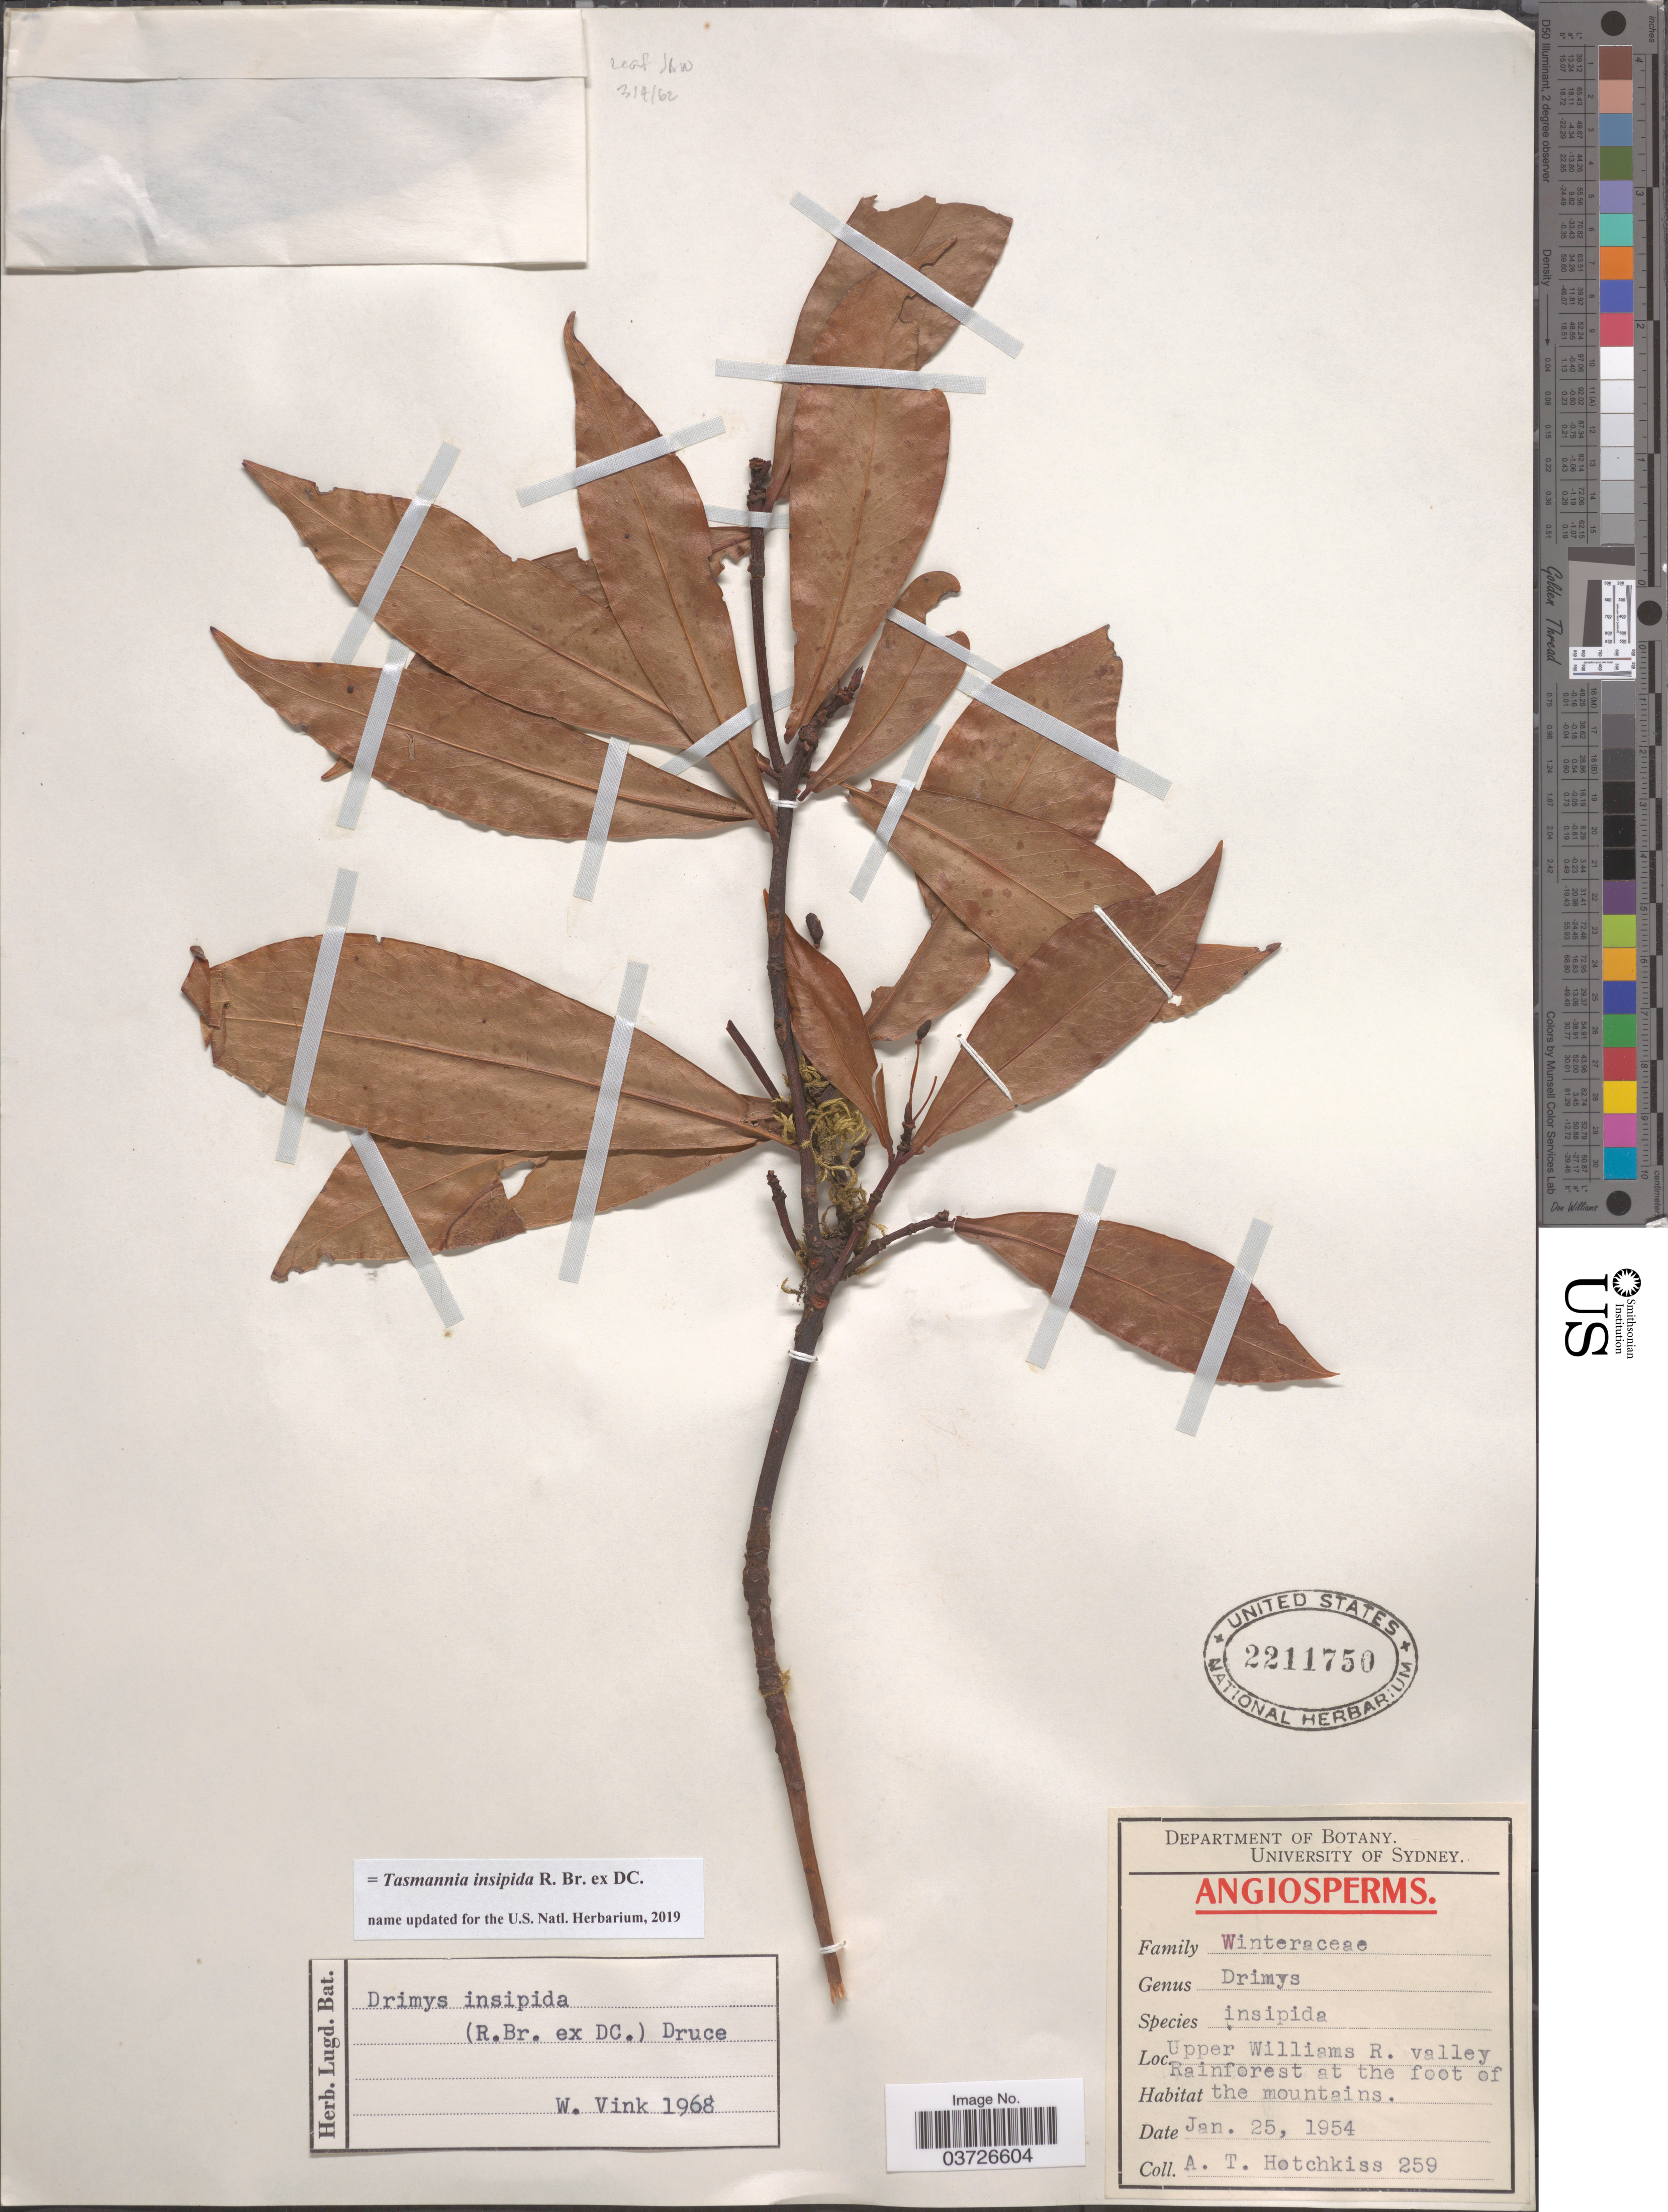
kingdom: Plantae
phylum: Tracheophyta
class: Magnoliopsida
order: Canellales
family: Winteraceae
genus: Tasmannia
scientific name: Tasmannia insipida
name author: R. Br. ex DC.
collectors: A. Hotchkiss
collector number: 259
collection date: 1954-01-25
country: Australia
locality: Upper Williams R. valley. Rainforest at the foot of the mountains.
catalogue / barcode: US 2211750